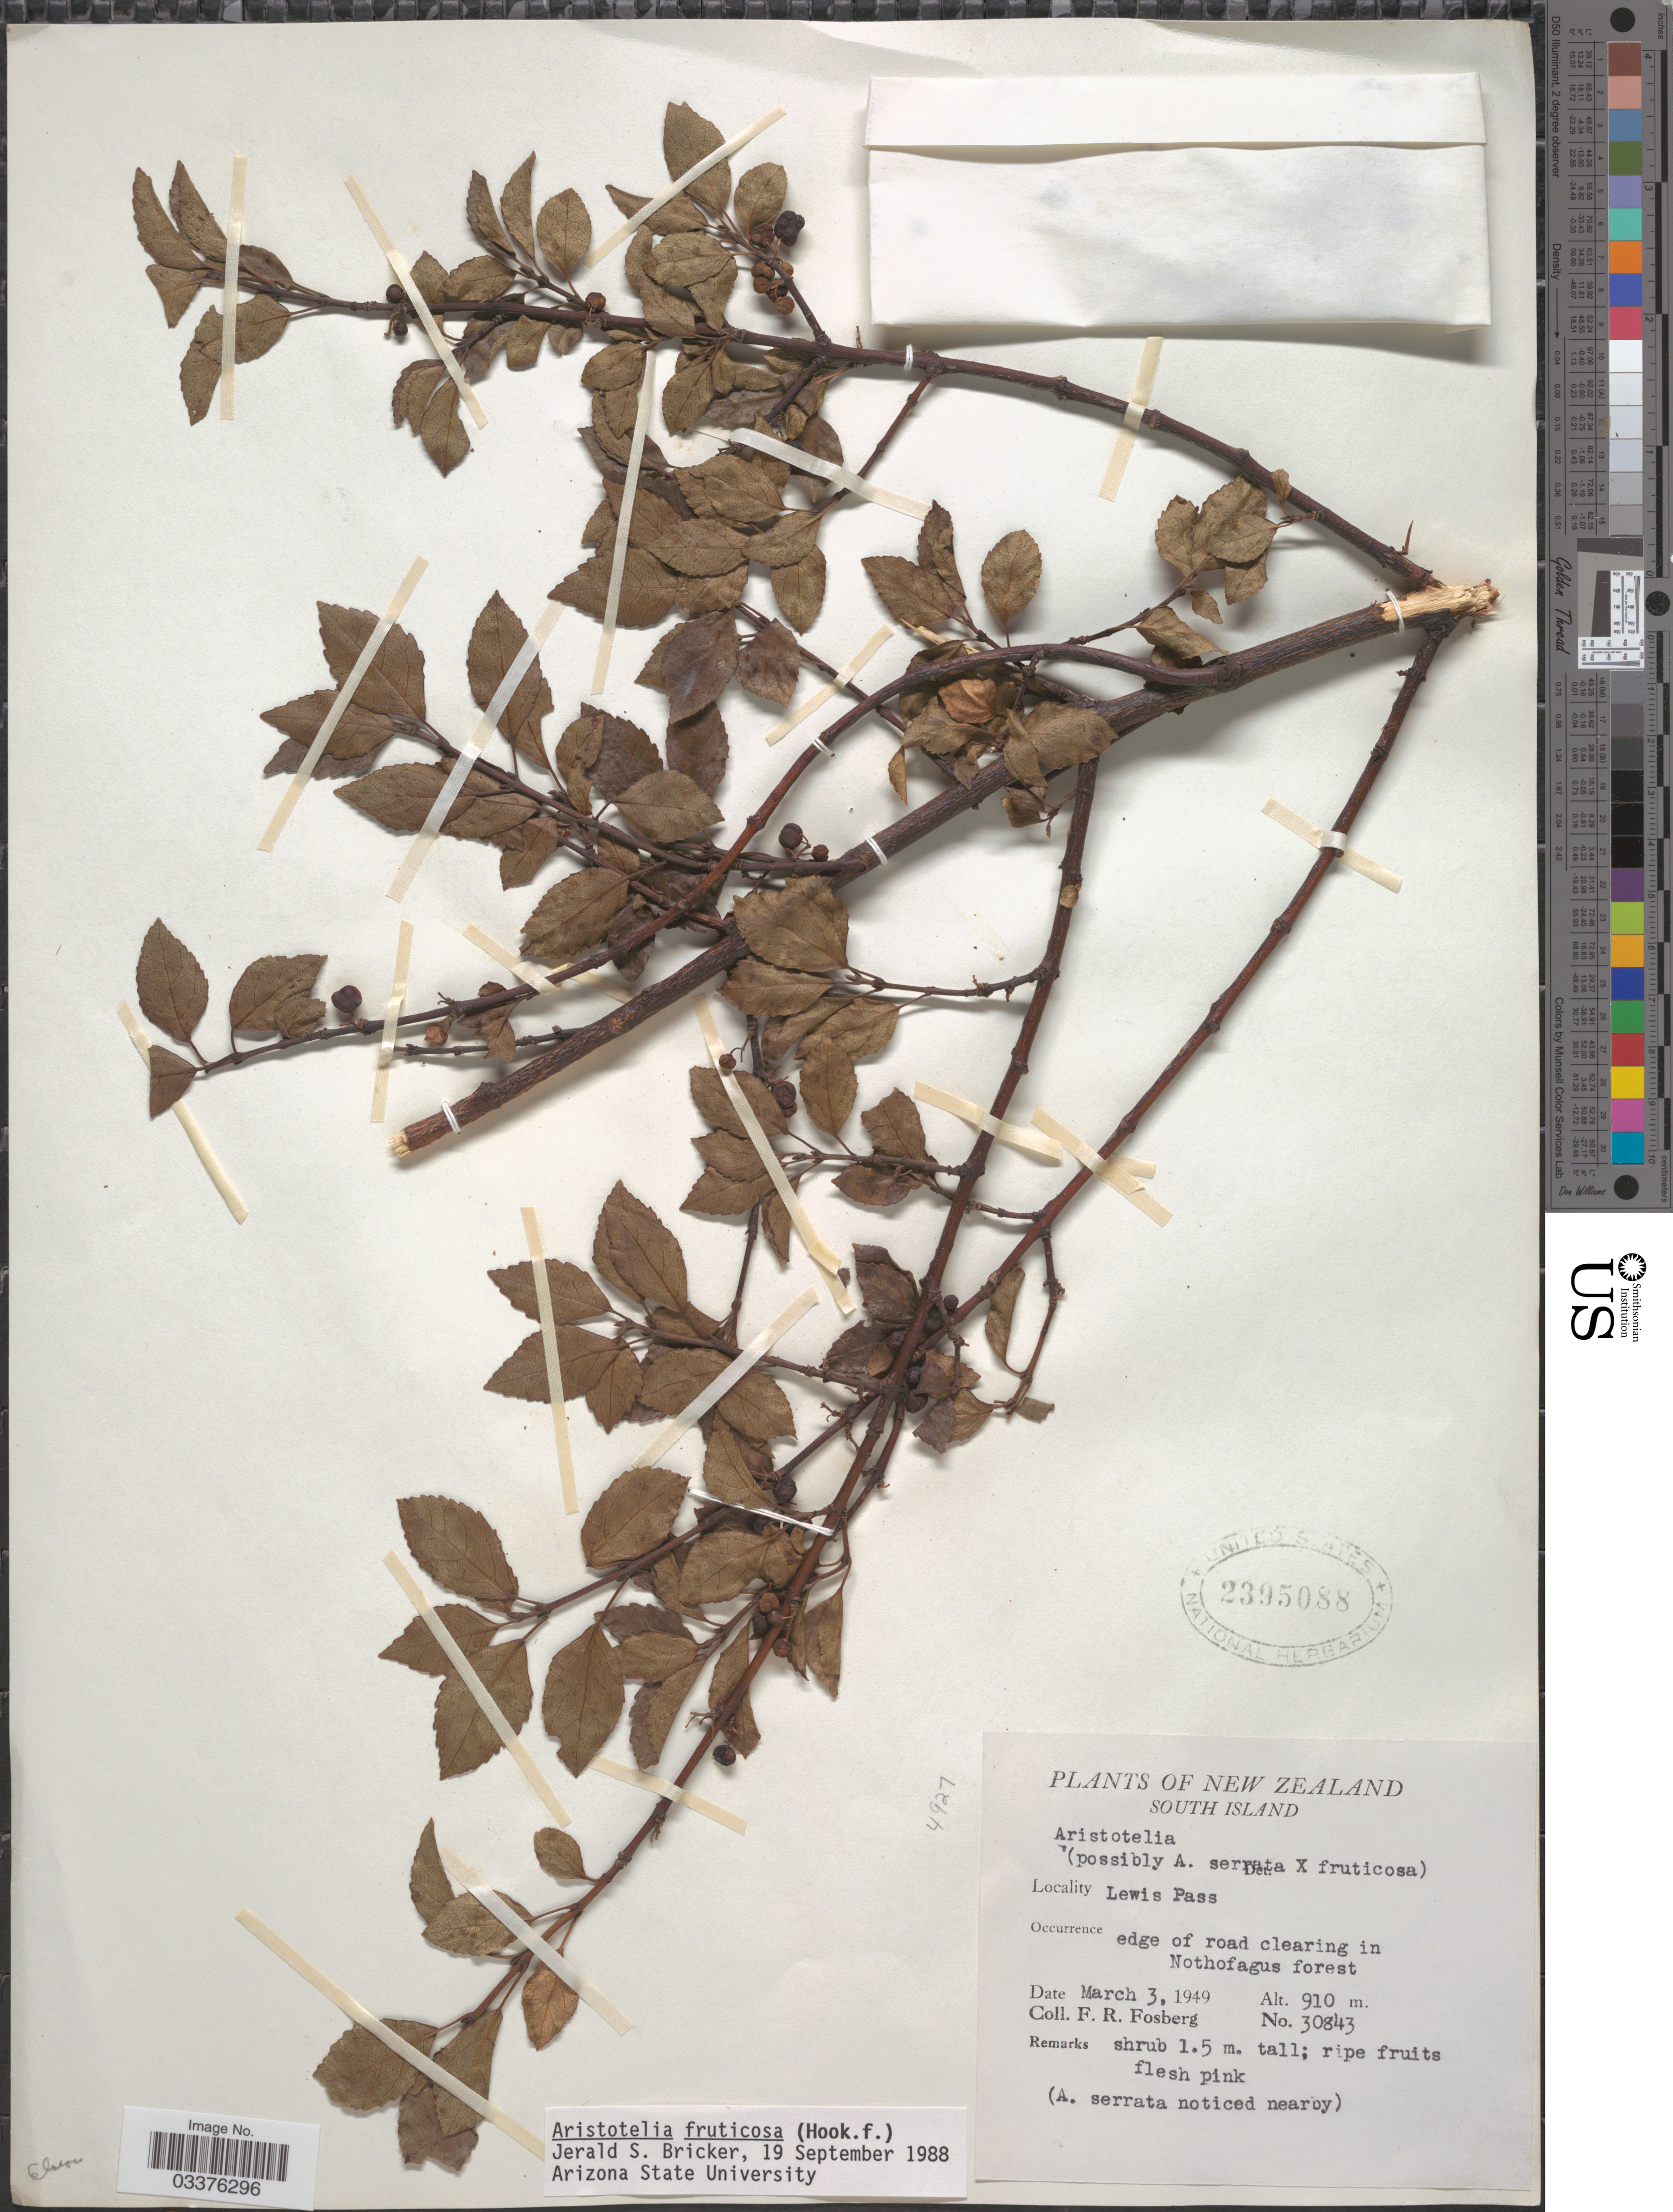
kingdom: Plantae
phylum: Tracheophyta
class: Magnoliopsida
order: Oxalidales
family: Elaeocarpaceae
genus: Aristotelia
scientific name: Aristotelia fruticosa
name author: Hook. f.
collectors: F. R. Fosberg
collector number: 30843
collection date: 1949-03-03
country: New Zealand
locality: South Island. Lewis Pass. Edge of road clearing on Nothofagus forest.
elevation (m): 910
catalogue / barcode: US 2395088